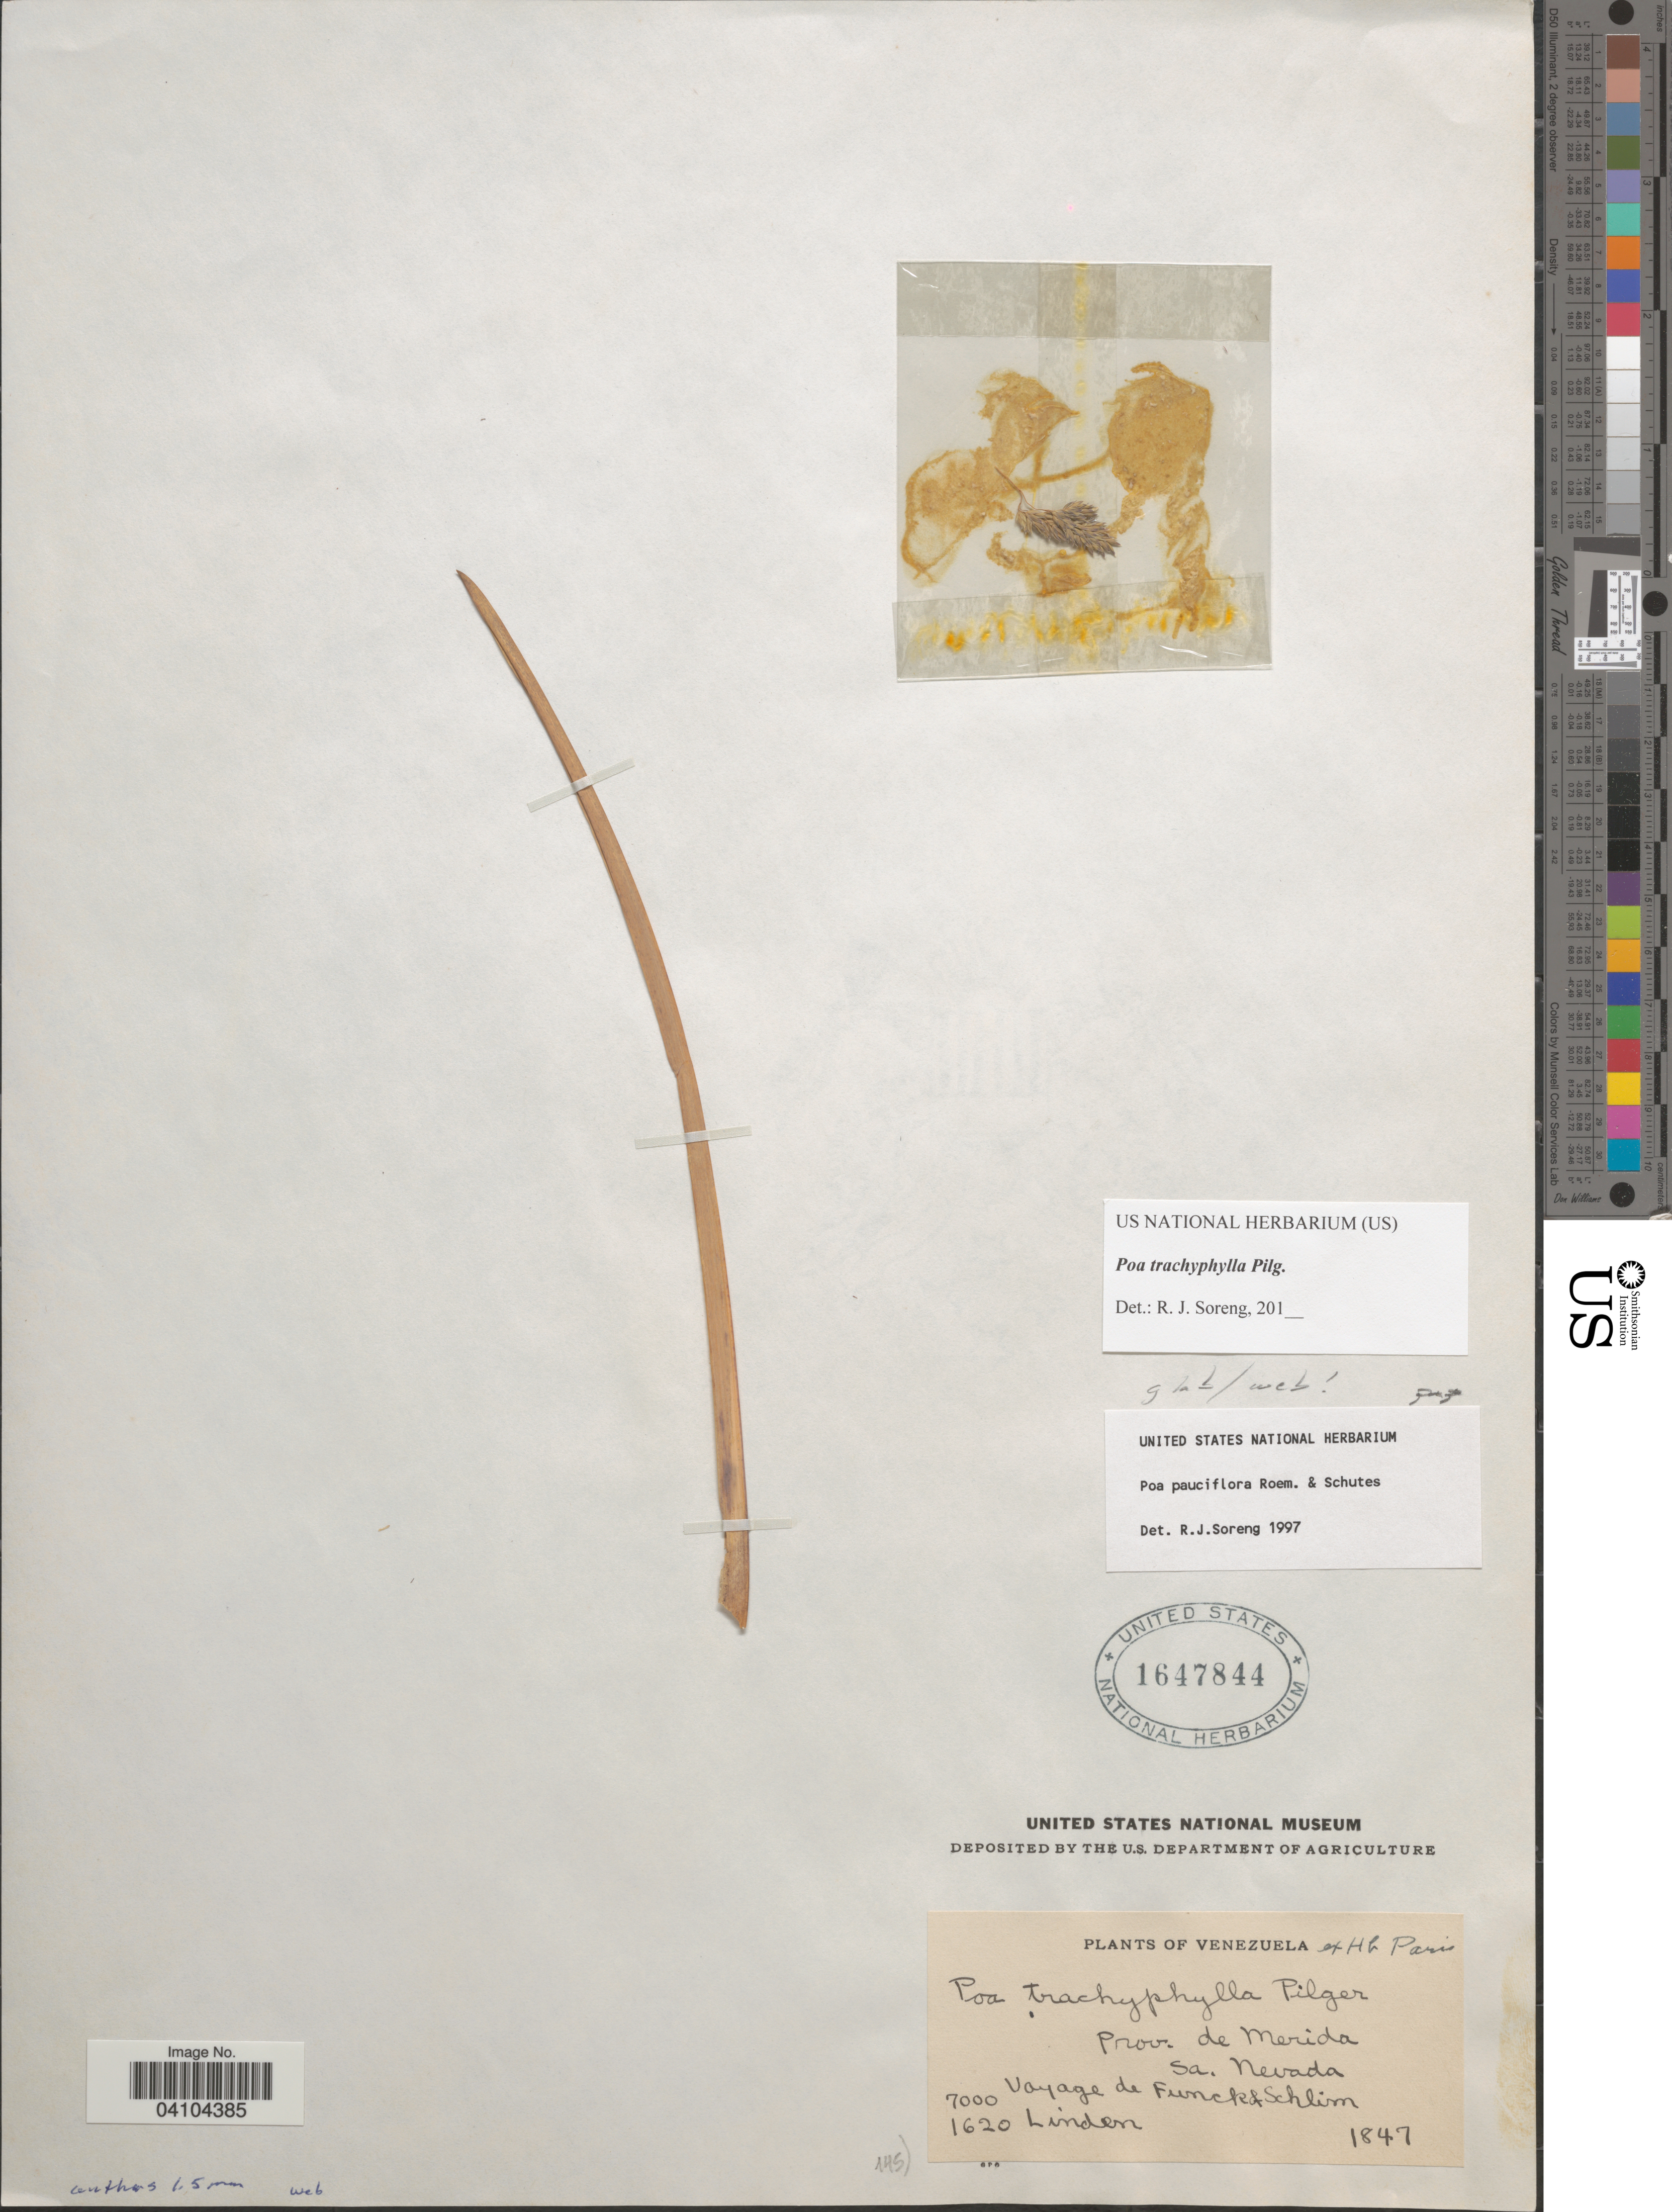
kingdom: Plantae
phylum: Tracheophyta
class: Liliopsida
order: Poales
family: Poaceae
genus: Poa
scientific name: Poa trachyphylla Hack., nom. illeg.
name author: Hack.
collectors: -- Linden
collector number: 1620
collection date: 1847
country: Venezuela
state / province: Merida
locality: Voyage de Funck & Schlim. Sa. Nevada.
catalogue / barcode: US 1647844